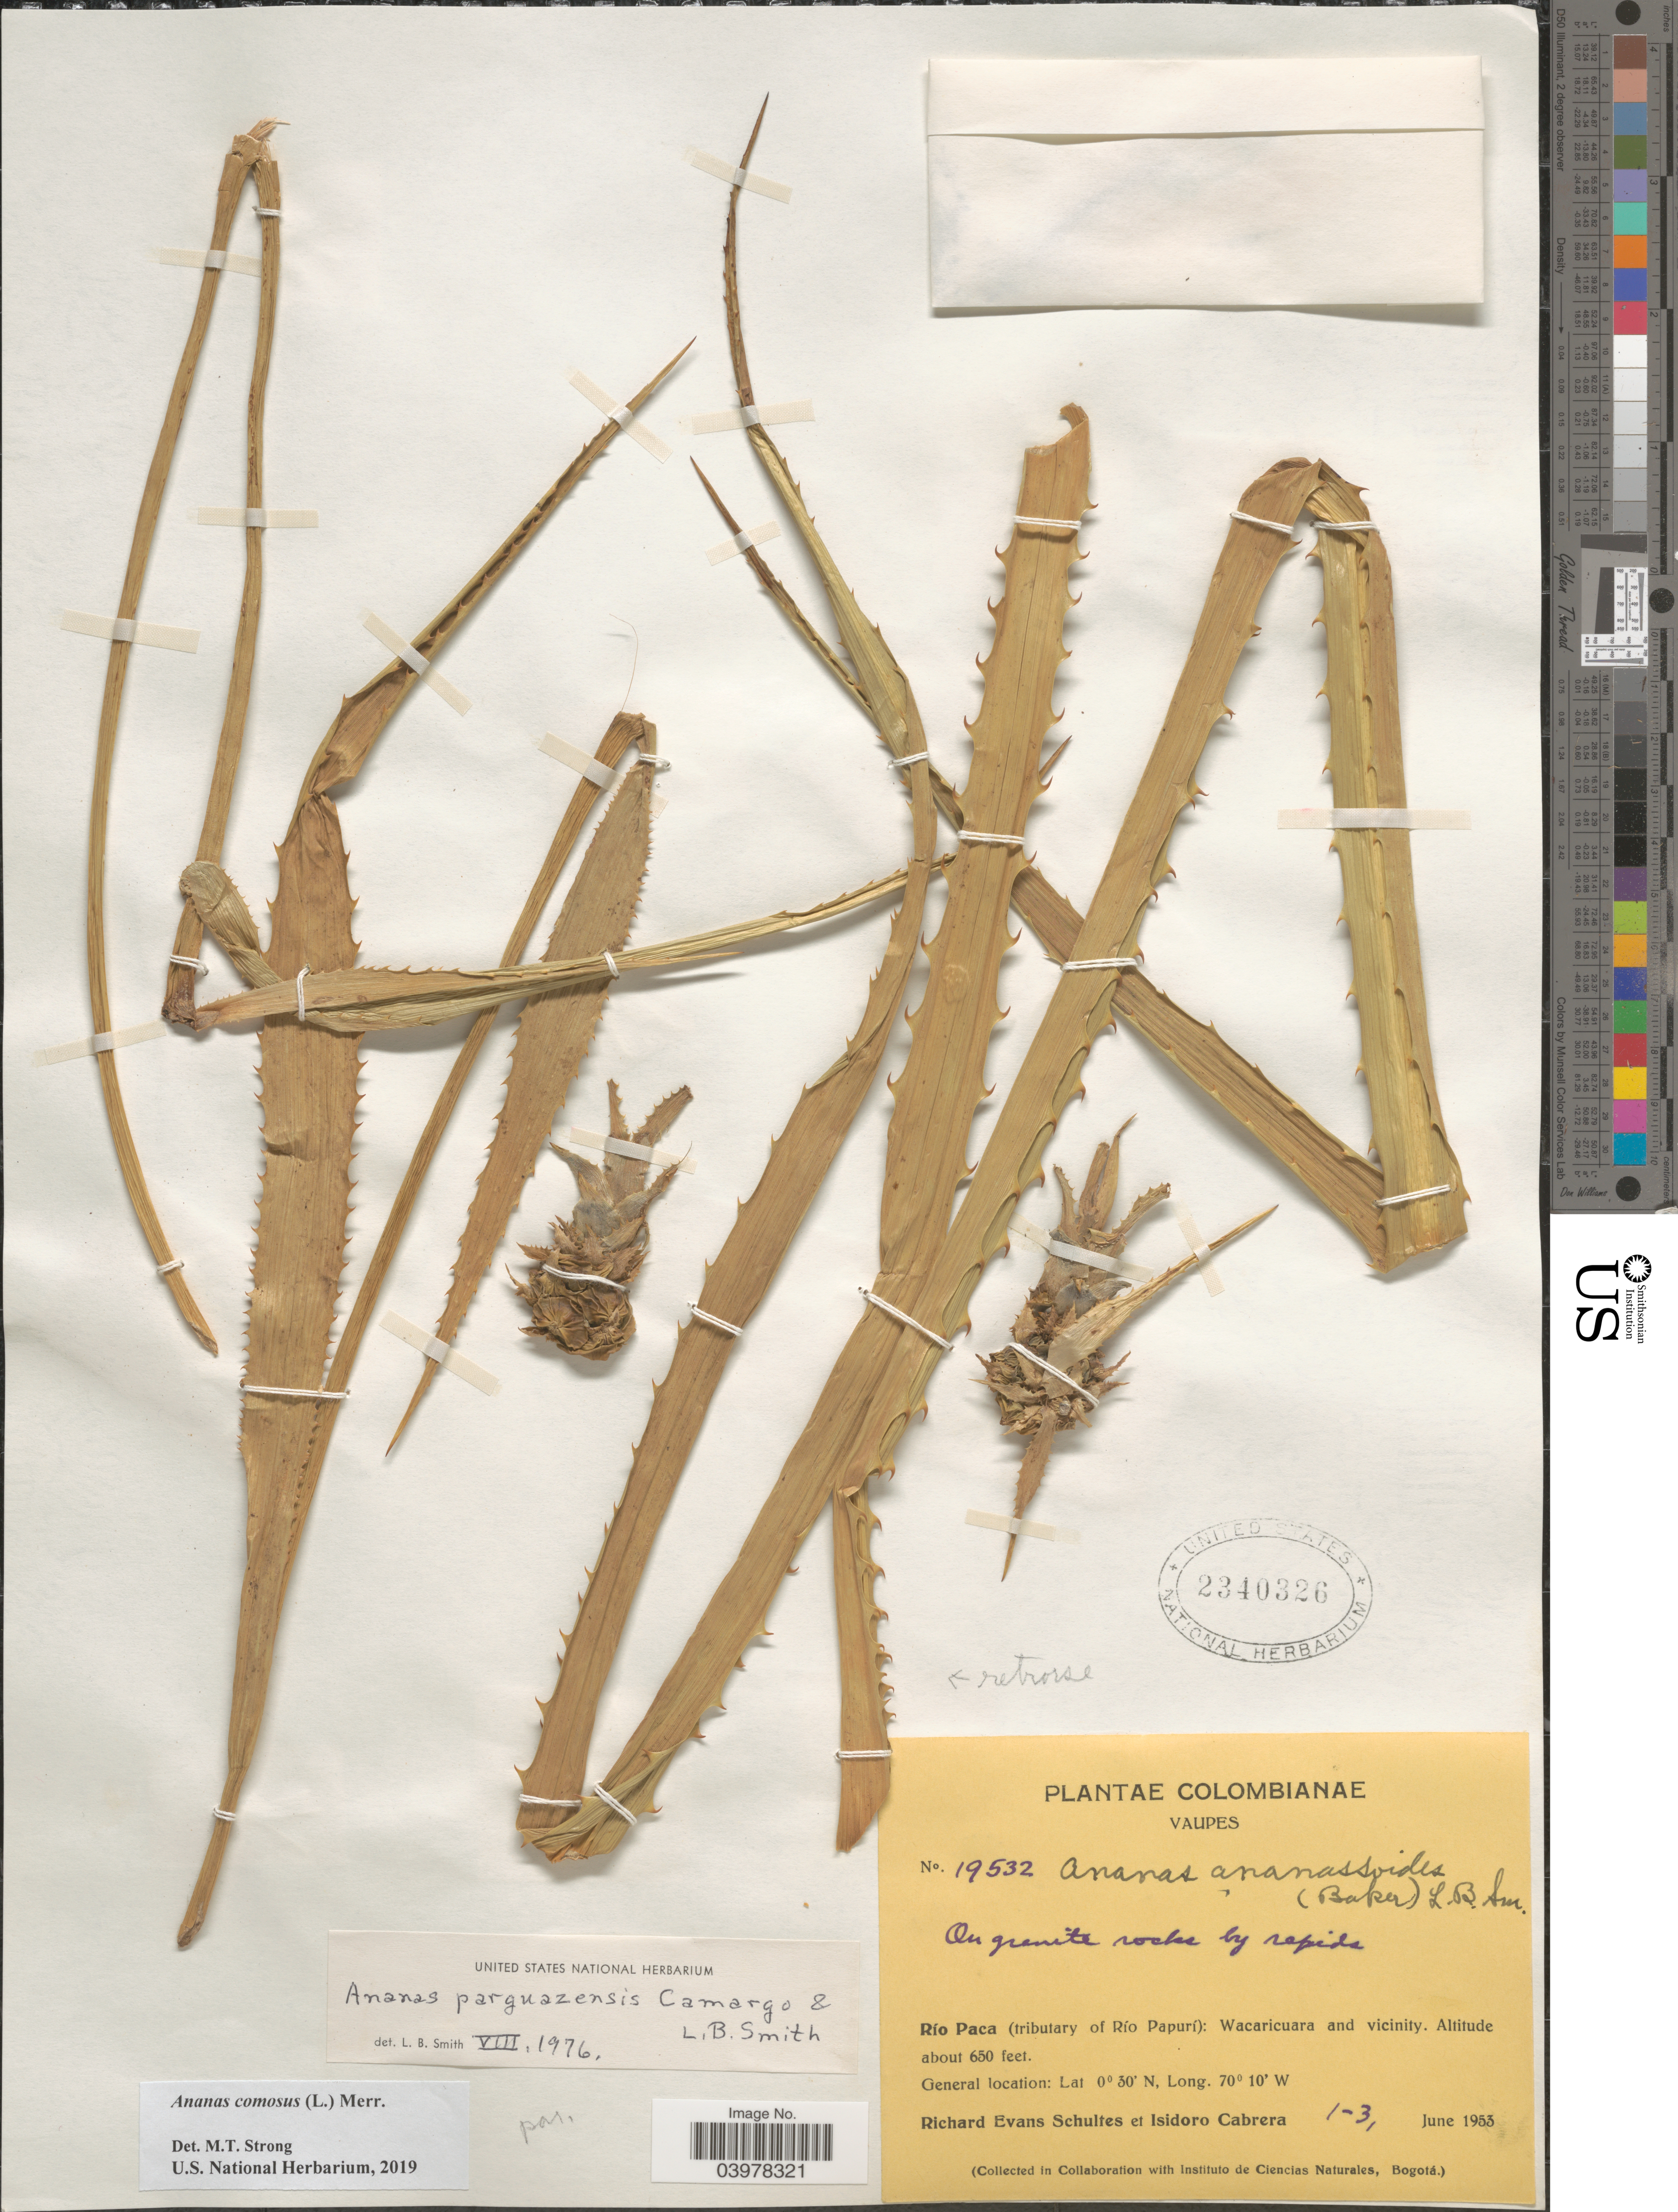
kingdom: Plantae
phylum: Tracheophyta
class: Liliopsida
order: Poales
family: Bromeliaceae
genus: Ananas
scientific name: Ananas comosus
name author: (L.) Merr.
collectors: R. E. Schultes & I. Cabrera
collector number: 19532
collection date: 1953-06-01/1953-06-03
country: Colombia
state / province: Vaupés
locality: Río Paca (tributary of Río Papurí): Wacaricuara and vicinity.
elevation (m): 198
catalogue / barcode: US 2340326